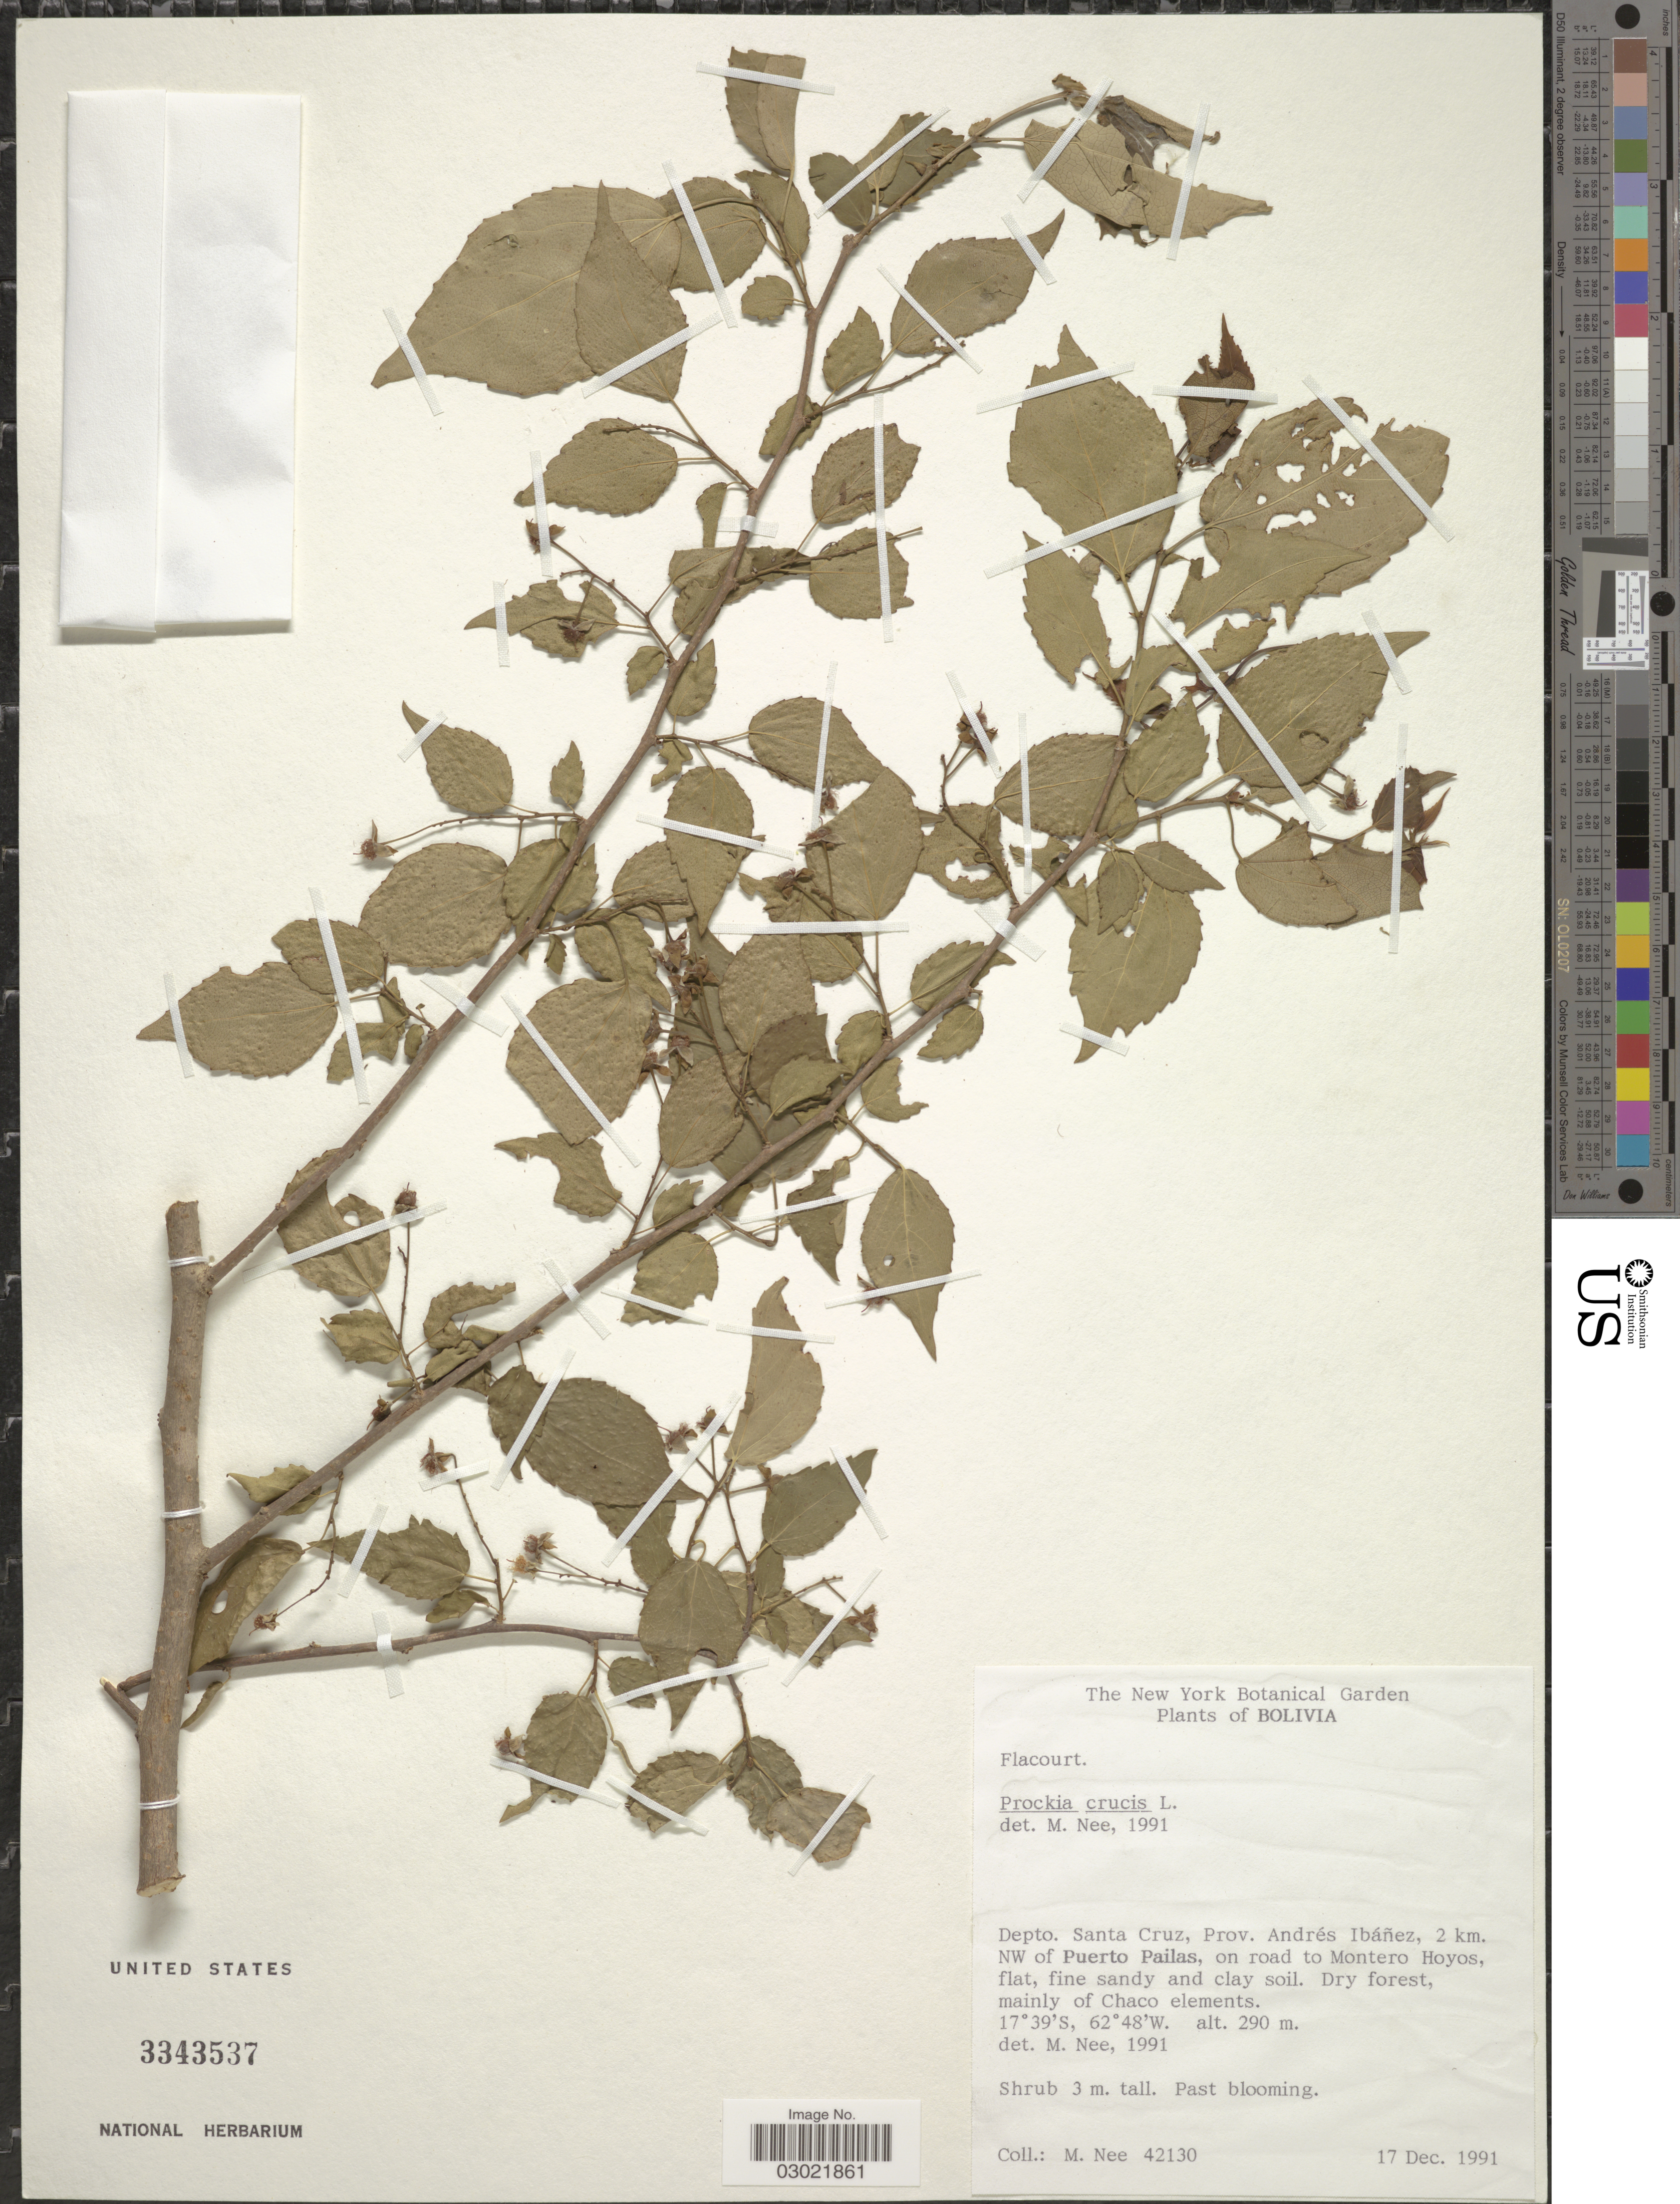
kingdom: Plantae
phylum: Tracheophyta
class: Magnoliopsida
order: Malpighiales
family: Salicaceae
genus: Prockia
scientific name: Prockia crucis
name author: P. Browne ex L.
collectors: M. Nee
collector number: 42130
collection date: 1991-12-17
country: Bolivia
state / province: Santa Cruz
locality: Depto. Santa Cruz, Prov. Andrés Ibáñez, 2 km. NW of Puerto Pailas, on road to Montero Hoyos.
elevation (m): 290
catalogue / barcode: US 3343537